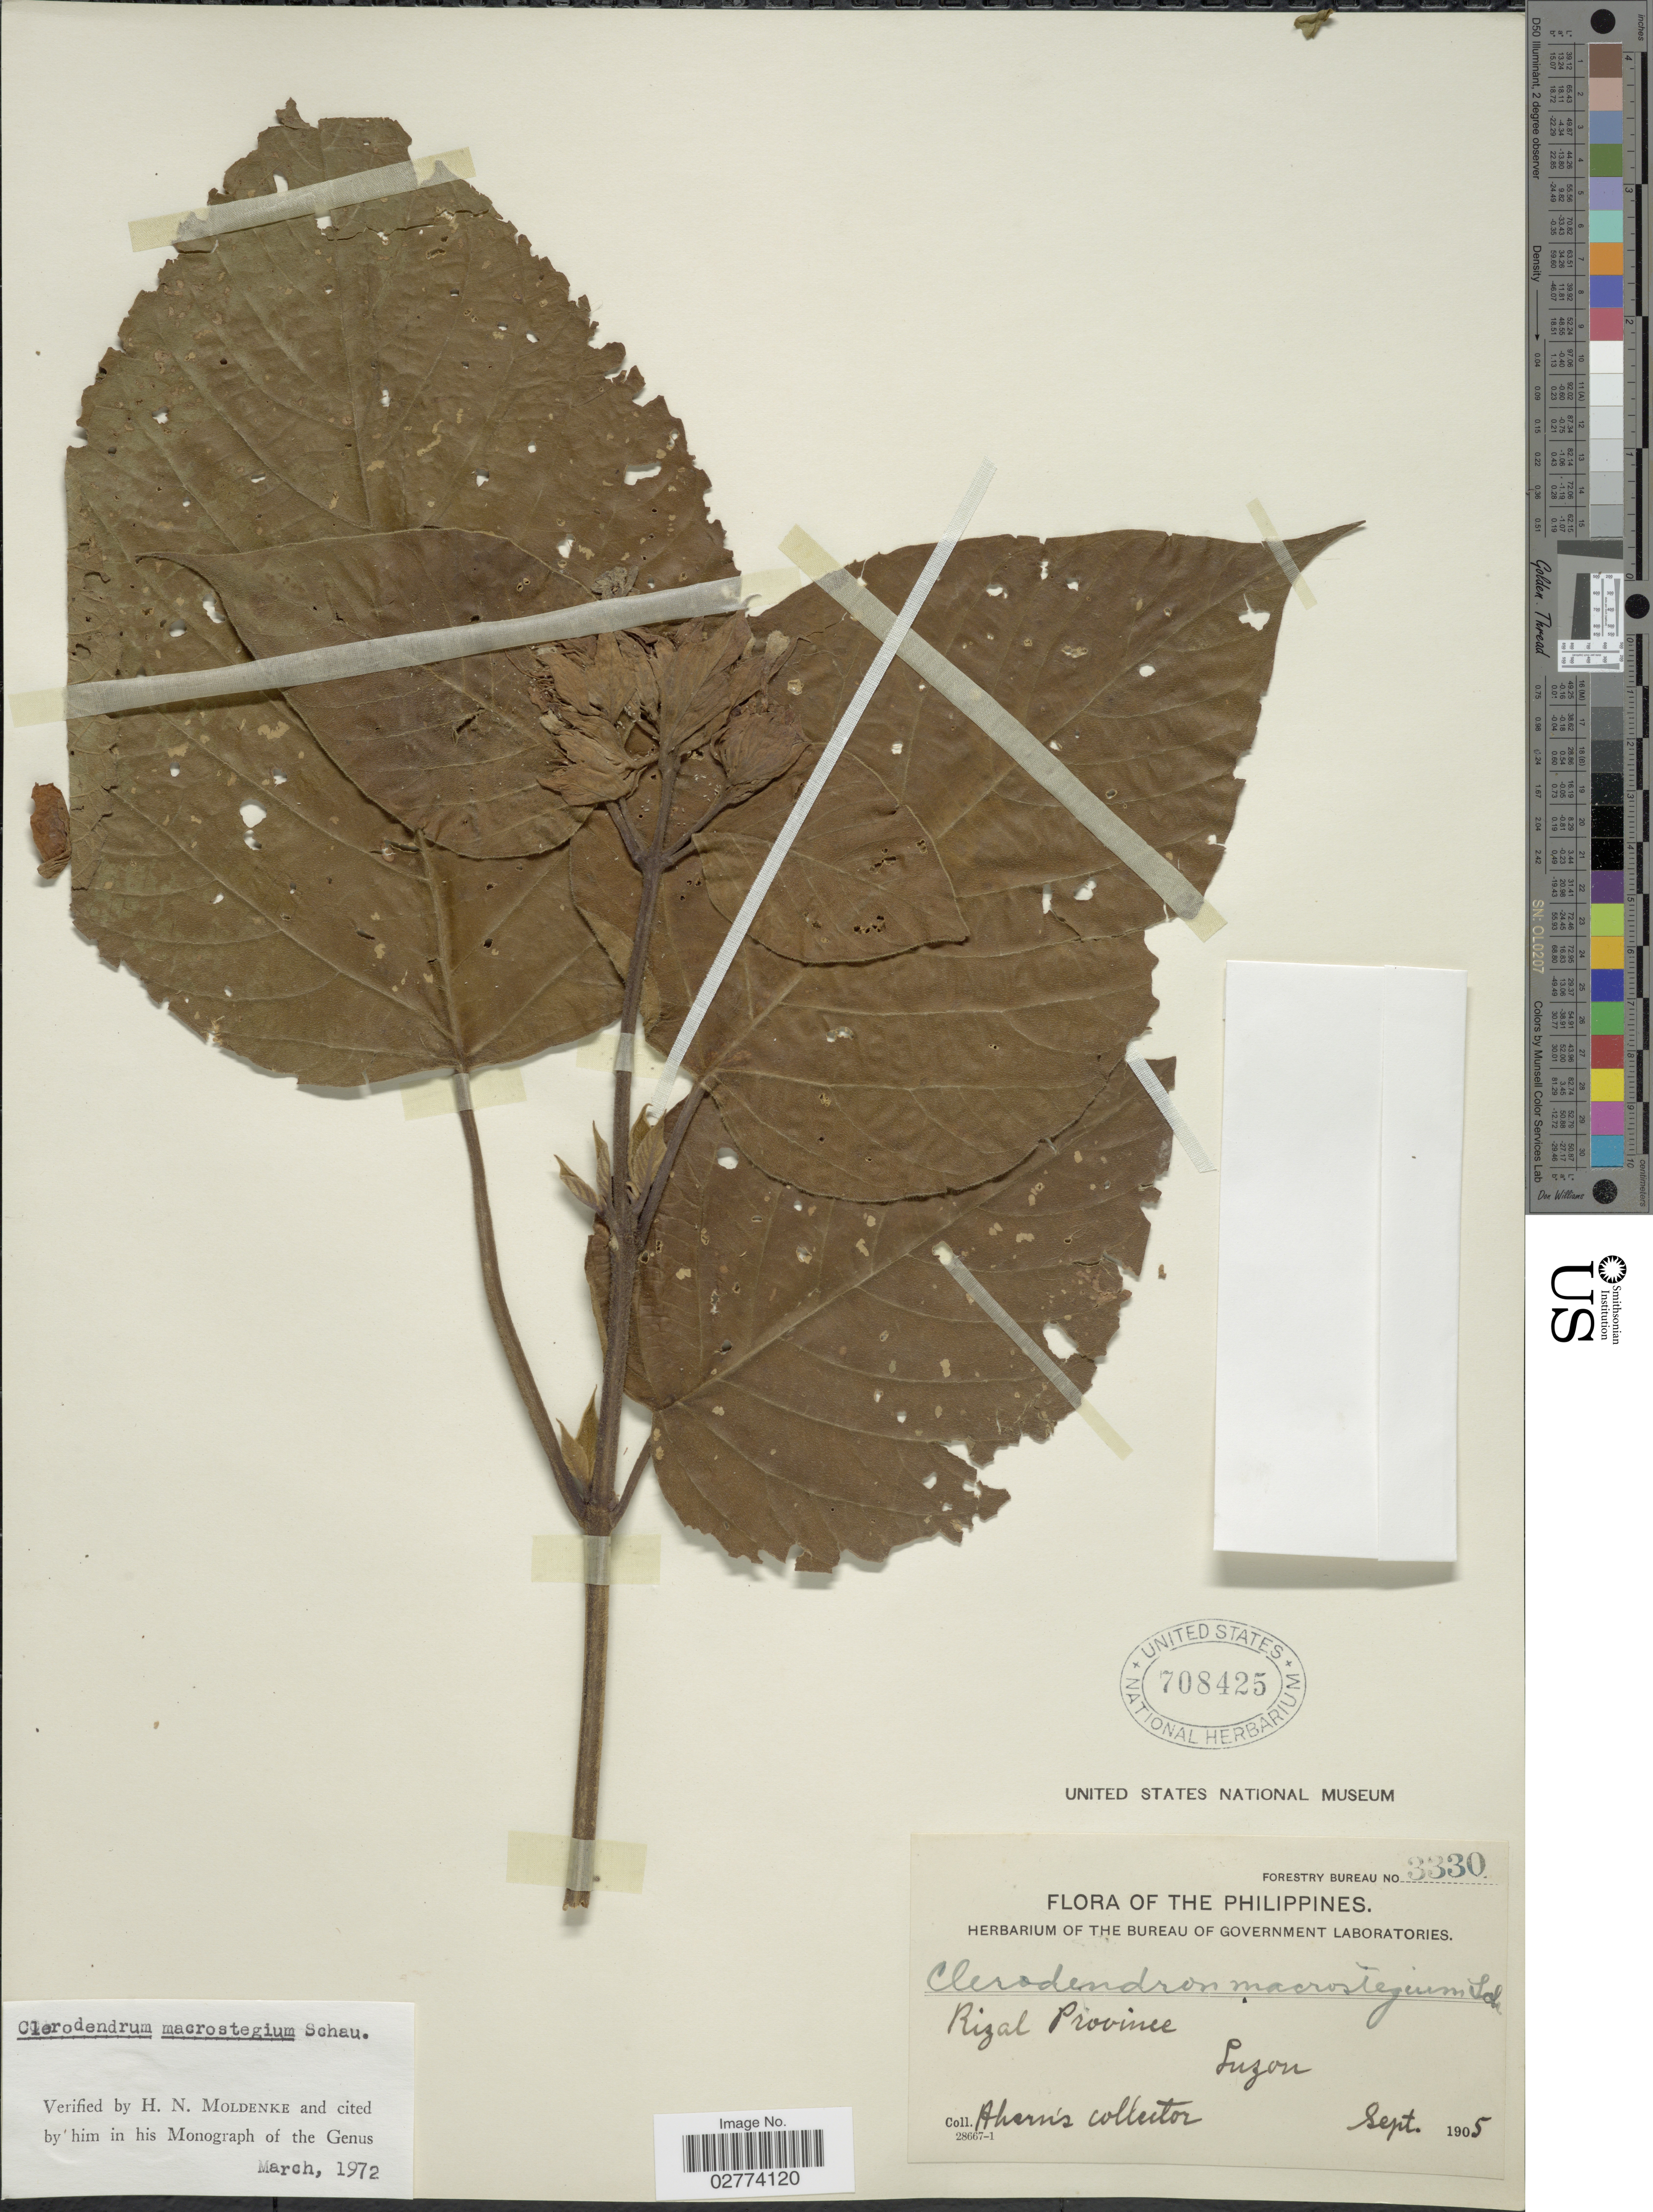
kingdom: Plantae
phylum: Tracheophyta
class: Magnoliopsida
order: Lamiales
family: Lamiaceae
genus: Clerodendrum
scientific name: Clerodendrum macrostegium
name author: Schauer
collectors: Ahern's collector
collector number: Forestry Bureau 3330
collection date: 1905-09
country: Philippines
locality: Rizal Province, Luzon.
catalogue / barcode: US 708425